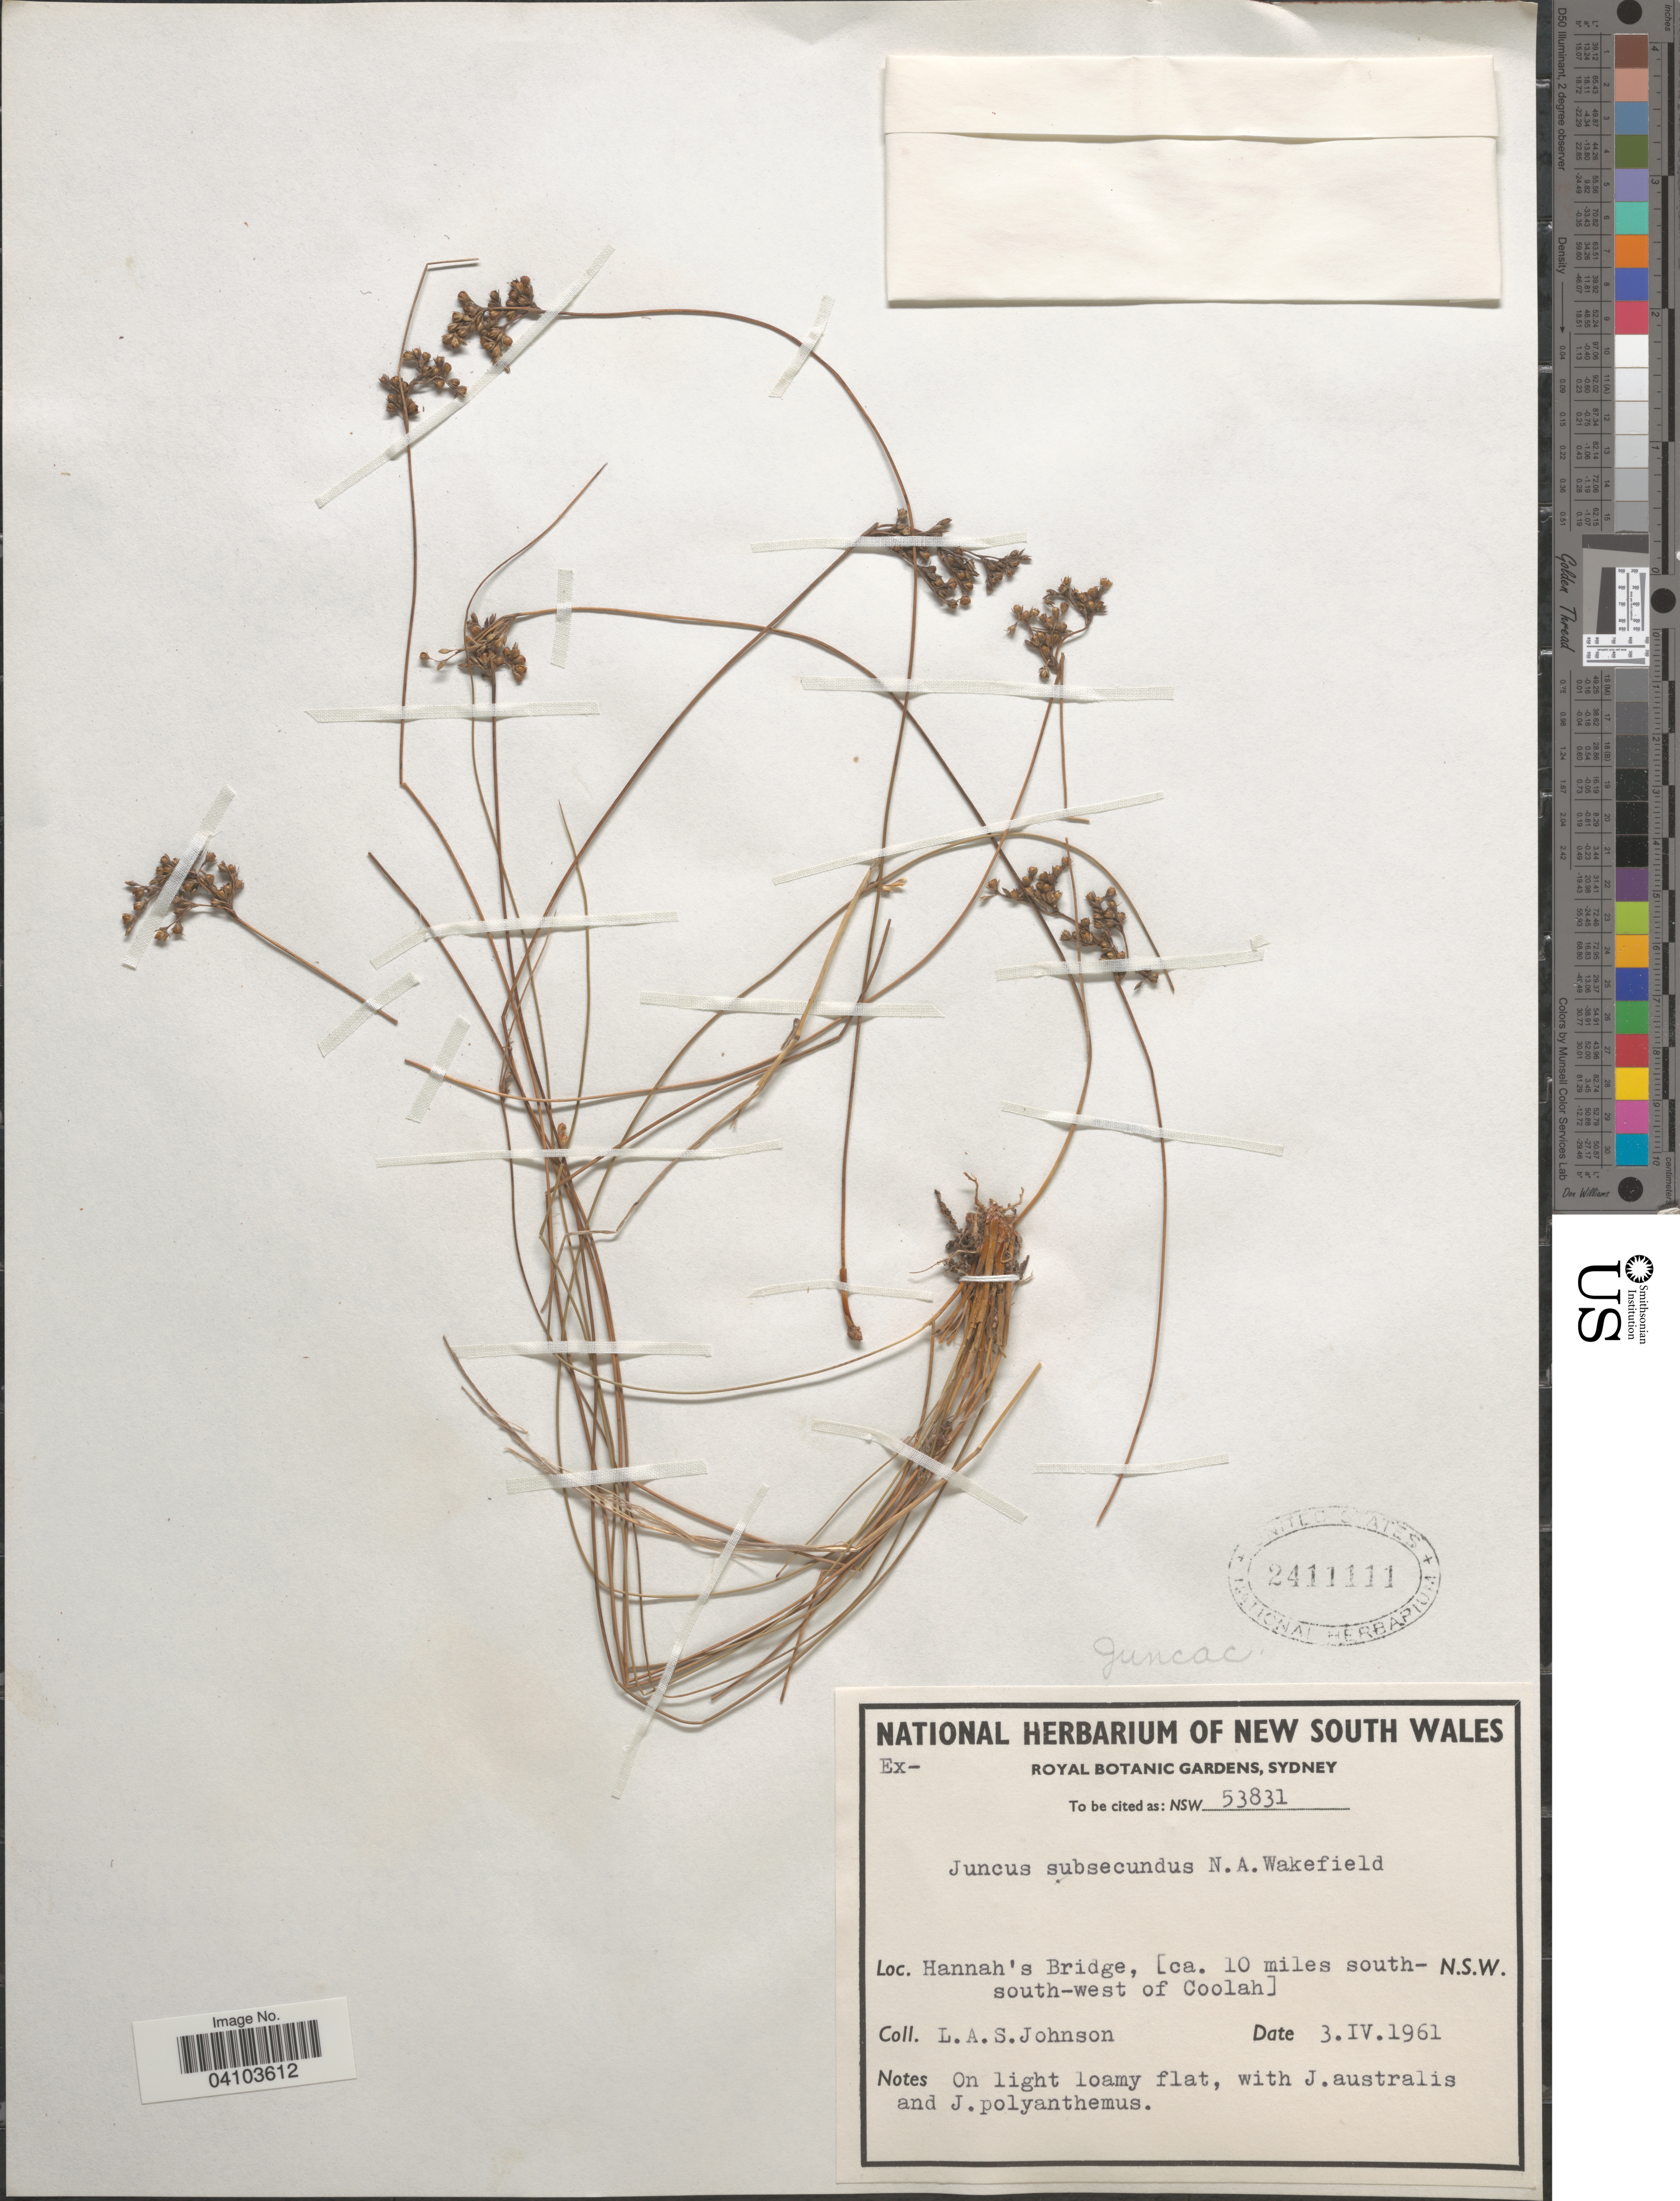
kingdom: Plantae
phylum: Tracheophyta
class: Liliopsida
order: Poales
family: Juncaceae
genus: Juncus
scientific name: Juncus subsecundus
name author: N.A. Wakef.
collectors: L. A. S. Johnson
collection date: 1961-04-03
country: Australia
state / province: New South Wales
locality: Hannah's Bridge, [ca. 10 miles south-south-west of Coolah].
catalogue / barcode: US 2411111